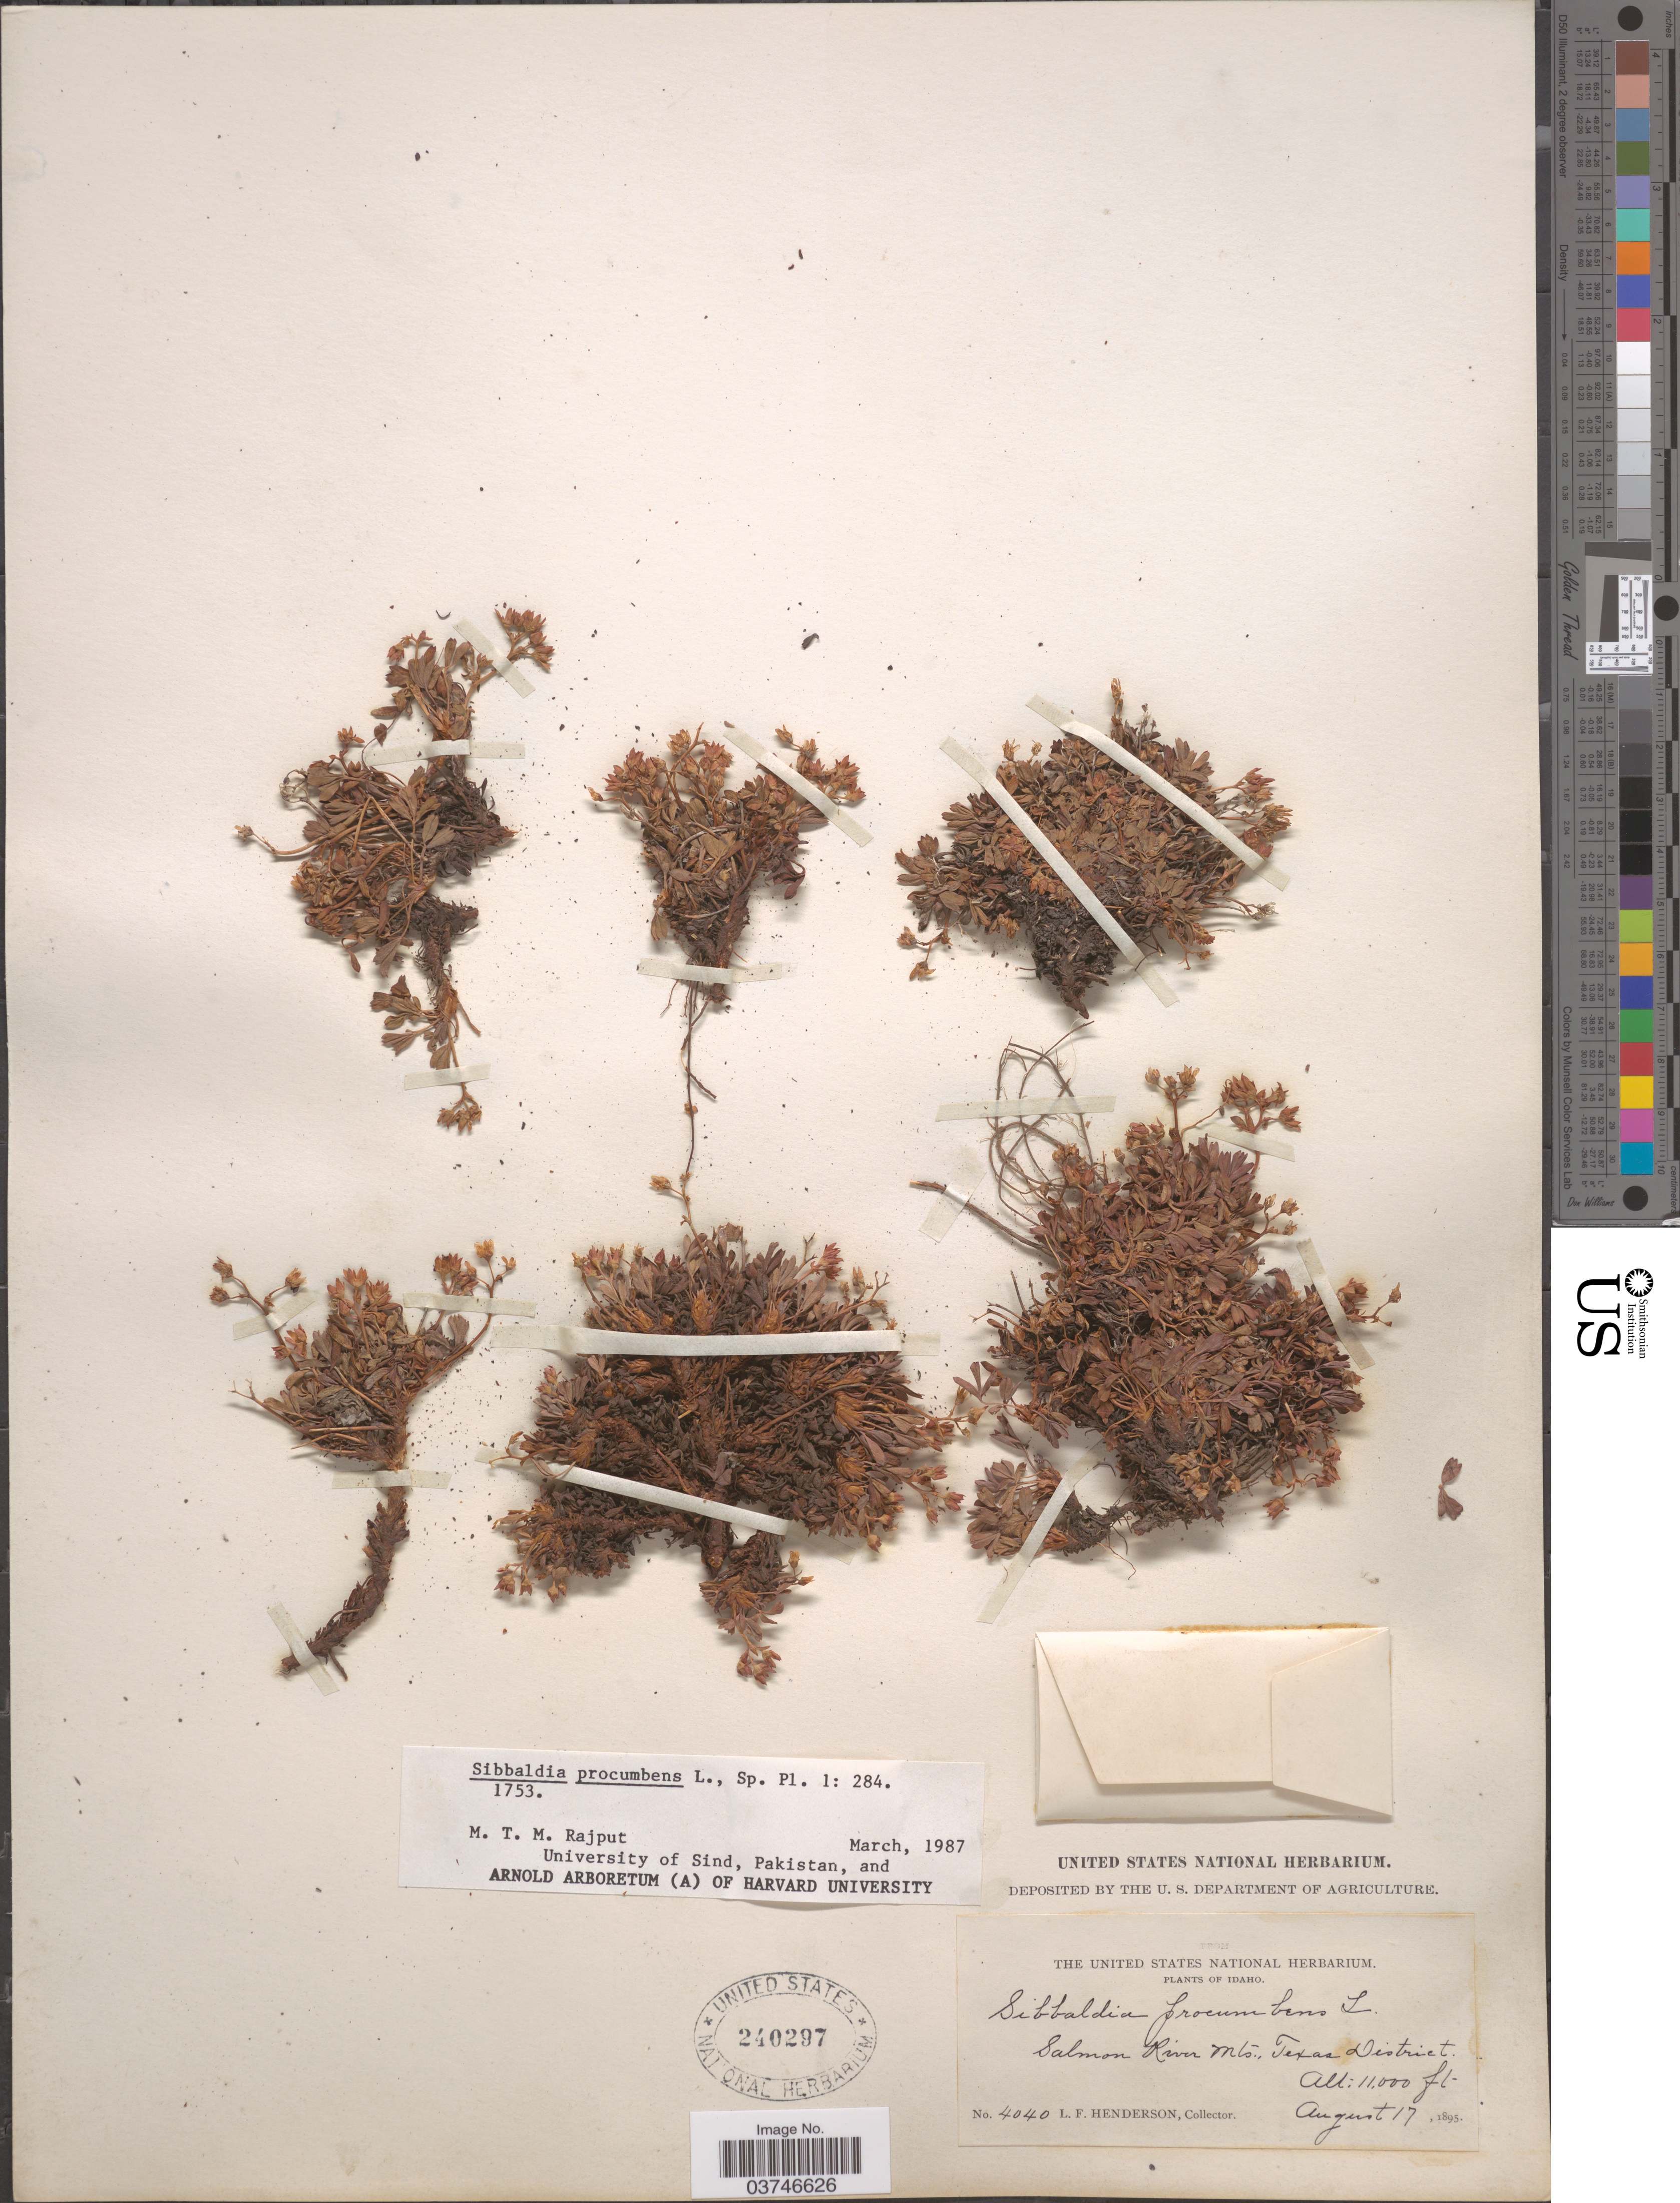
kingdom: Plantae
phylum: Tracheophyta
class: Magnoliopsida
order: Rosales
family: Rosaceae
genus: Sibbaldia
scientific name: Sibbaldia procumbens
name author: L.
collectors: L. Henderson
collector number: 4040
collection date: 1895-08-17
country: United States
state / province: Idaho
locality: Salmon River Mts., Texas District.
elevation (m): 3353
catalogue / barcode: US 240297